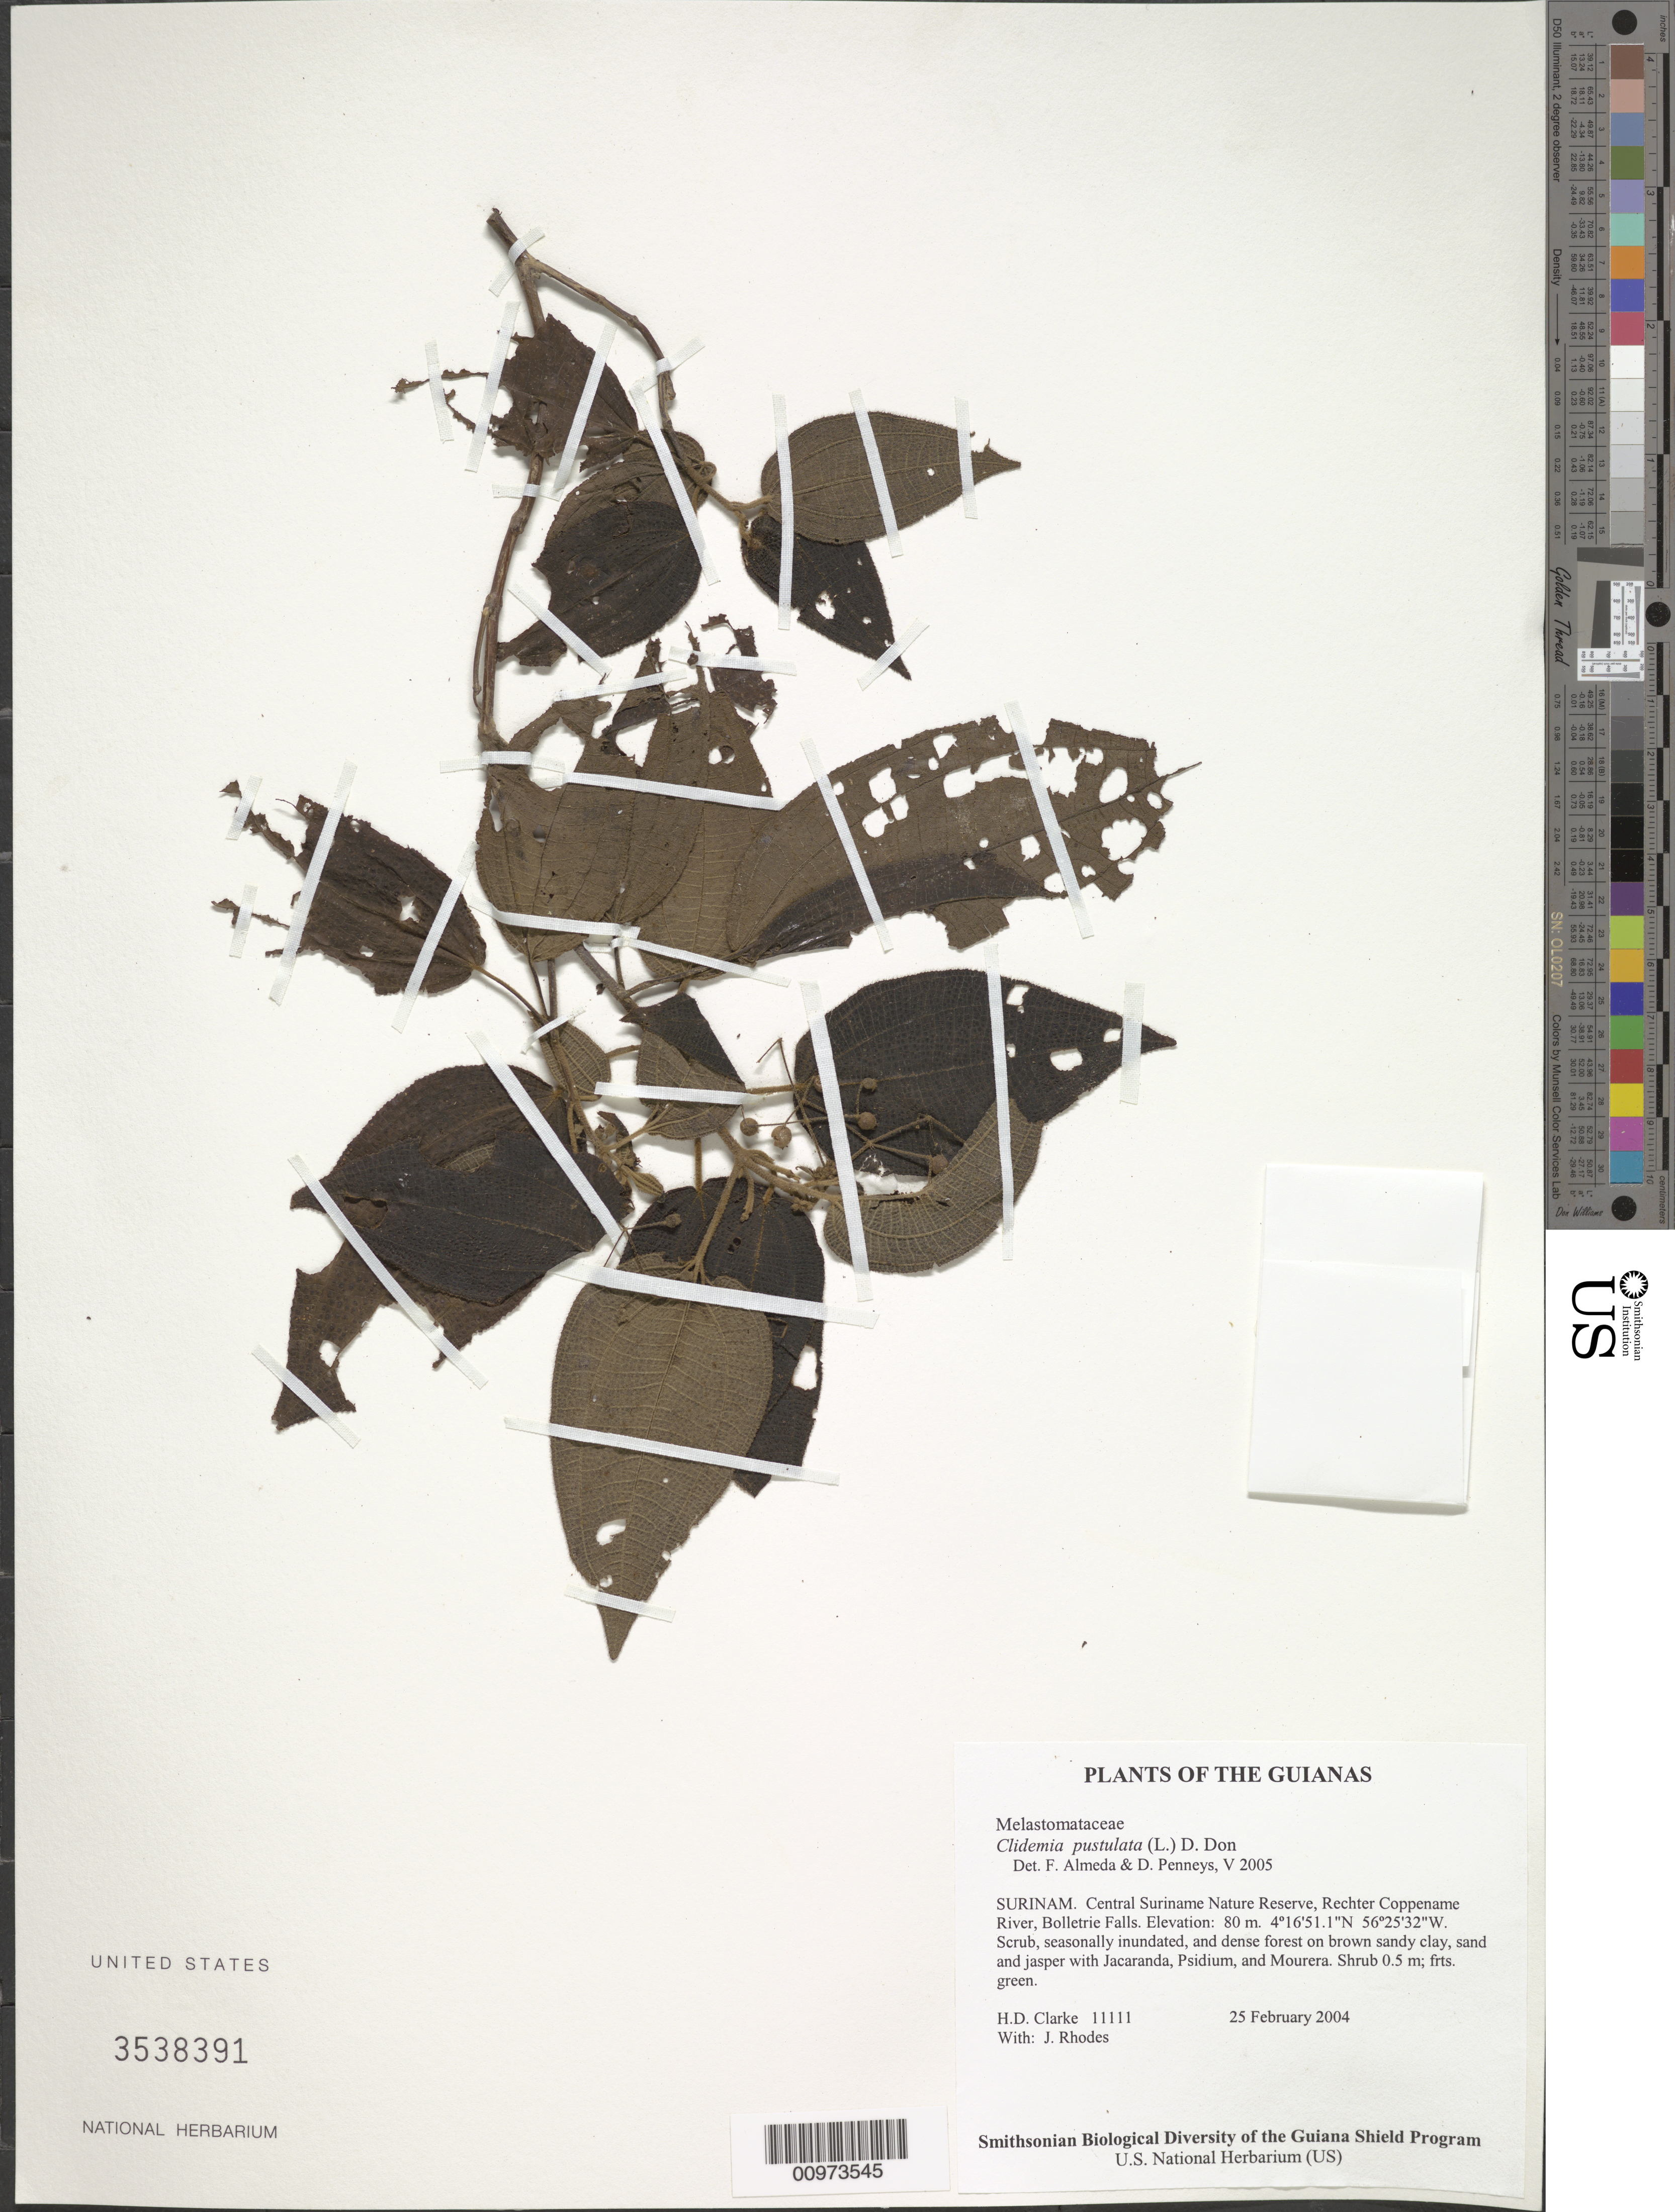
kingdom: Plantae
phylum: Tracheophyta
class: Magnoliopsida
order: Myrtales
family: Melastomataceae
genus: Clidemia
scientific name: Clidemia pustulata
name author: DC.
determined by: Almeda, F.; Penneys, D. S.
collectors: H. D. Clarke & J. Rhodes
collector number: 11111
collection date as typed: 25 February 2004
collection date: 2004-02-25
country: Suriname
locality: Central Suriname Nature Reserve, Rechter Coppename River, Bolletrie Falls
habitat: Scrub, seasonally inundated, and dense forest on brown sandy clay, sand and jasper with Jacaranda, Psidium, and Mourera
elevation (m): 80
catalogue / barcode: US 3538391